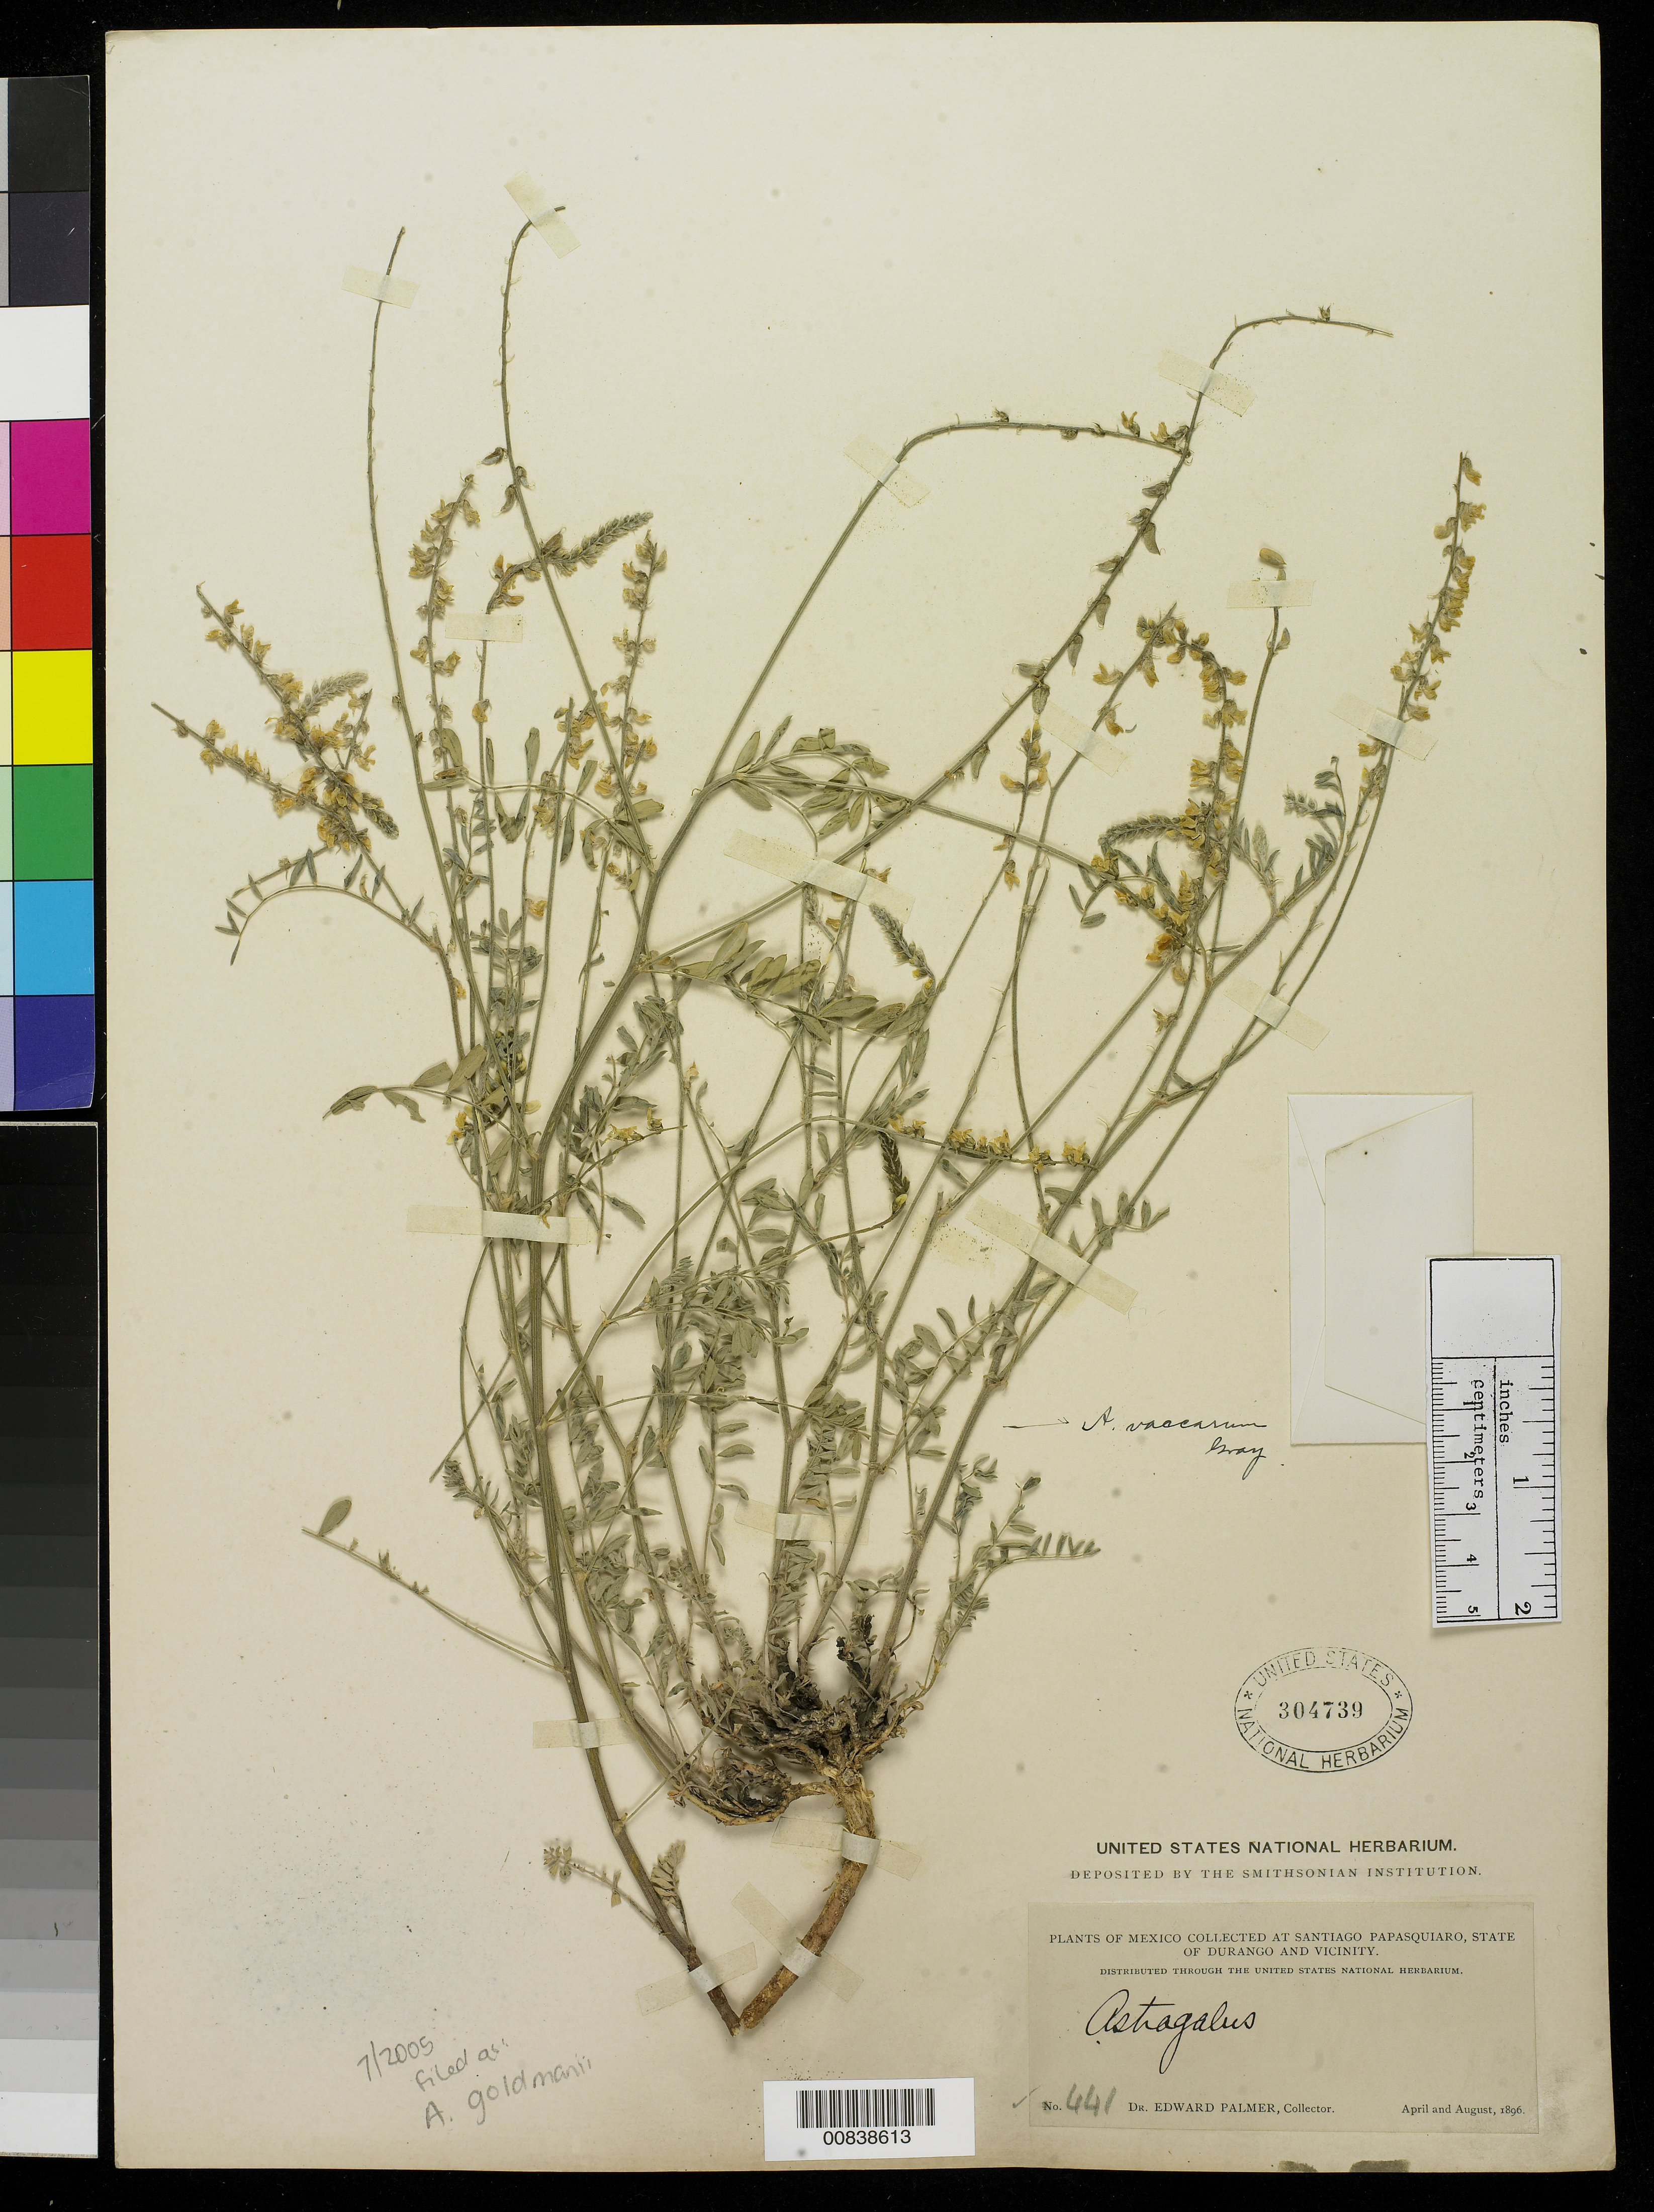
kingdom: Plantae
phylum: Tracheophyta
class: Magnoliopsida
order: Fabales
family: Fabaceae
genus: Astragalus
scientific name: Astragalus goldmanii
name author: M.E. Jones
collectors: E. Palmer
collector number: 441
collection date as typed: Apr 1896 to -- Aug 1896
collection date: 1896-04/1896-08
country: Mexico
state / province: Durango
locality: Santiago Papasquiaro, Durango and vicinity.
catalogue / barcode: US 304739